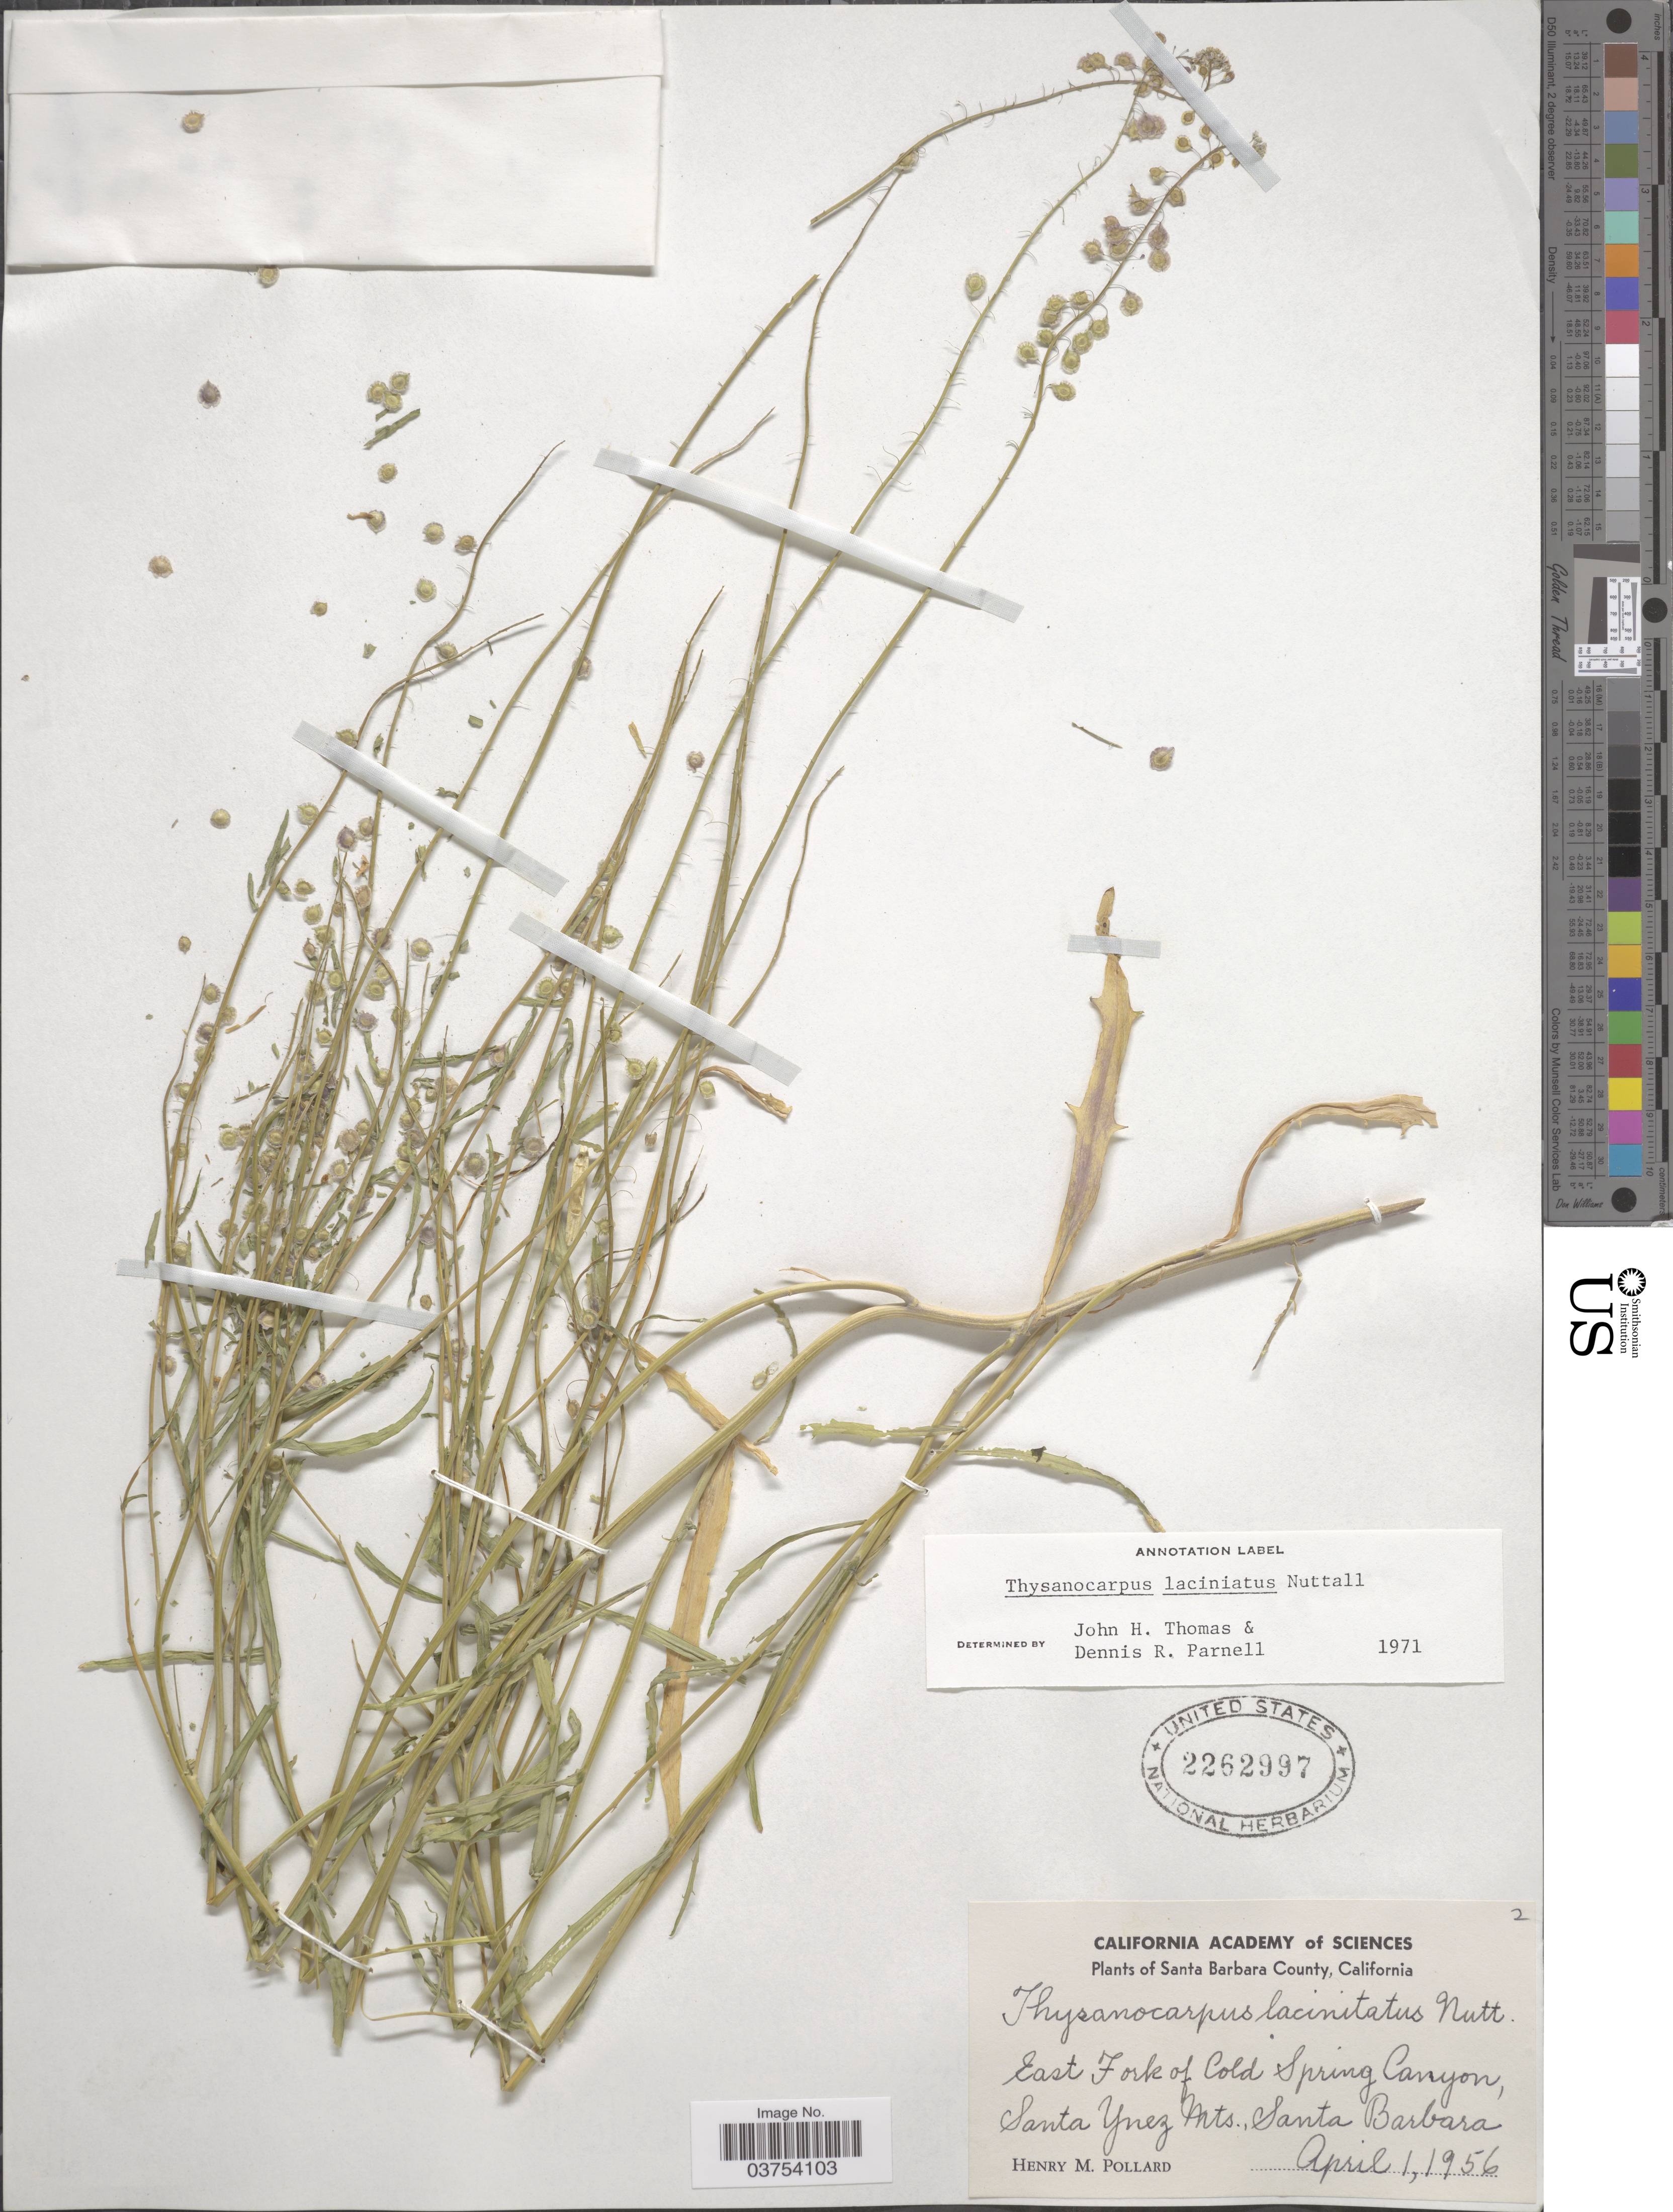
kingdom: Plantae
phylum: Tracheophyta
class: Magnoliopsida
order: Brassicales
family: Brassicaceae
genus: Thysanocarpus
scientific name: Thysanocarpus laciniatus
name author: Nutt. in Torr. & A. Gray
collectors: H. M. Pollard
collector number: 2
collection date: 1956-04-01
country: United States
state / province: California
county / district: Santa Barbara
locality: Santa Barbara County. East Fork of Cold Spring Canyon, Santa Ynez Mts., Santa Barbara.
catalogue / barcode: US 2262997